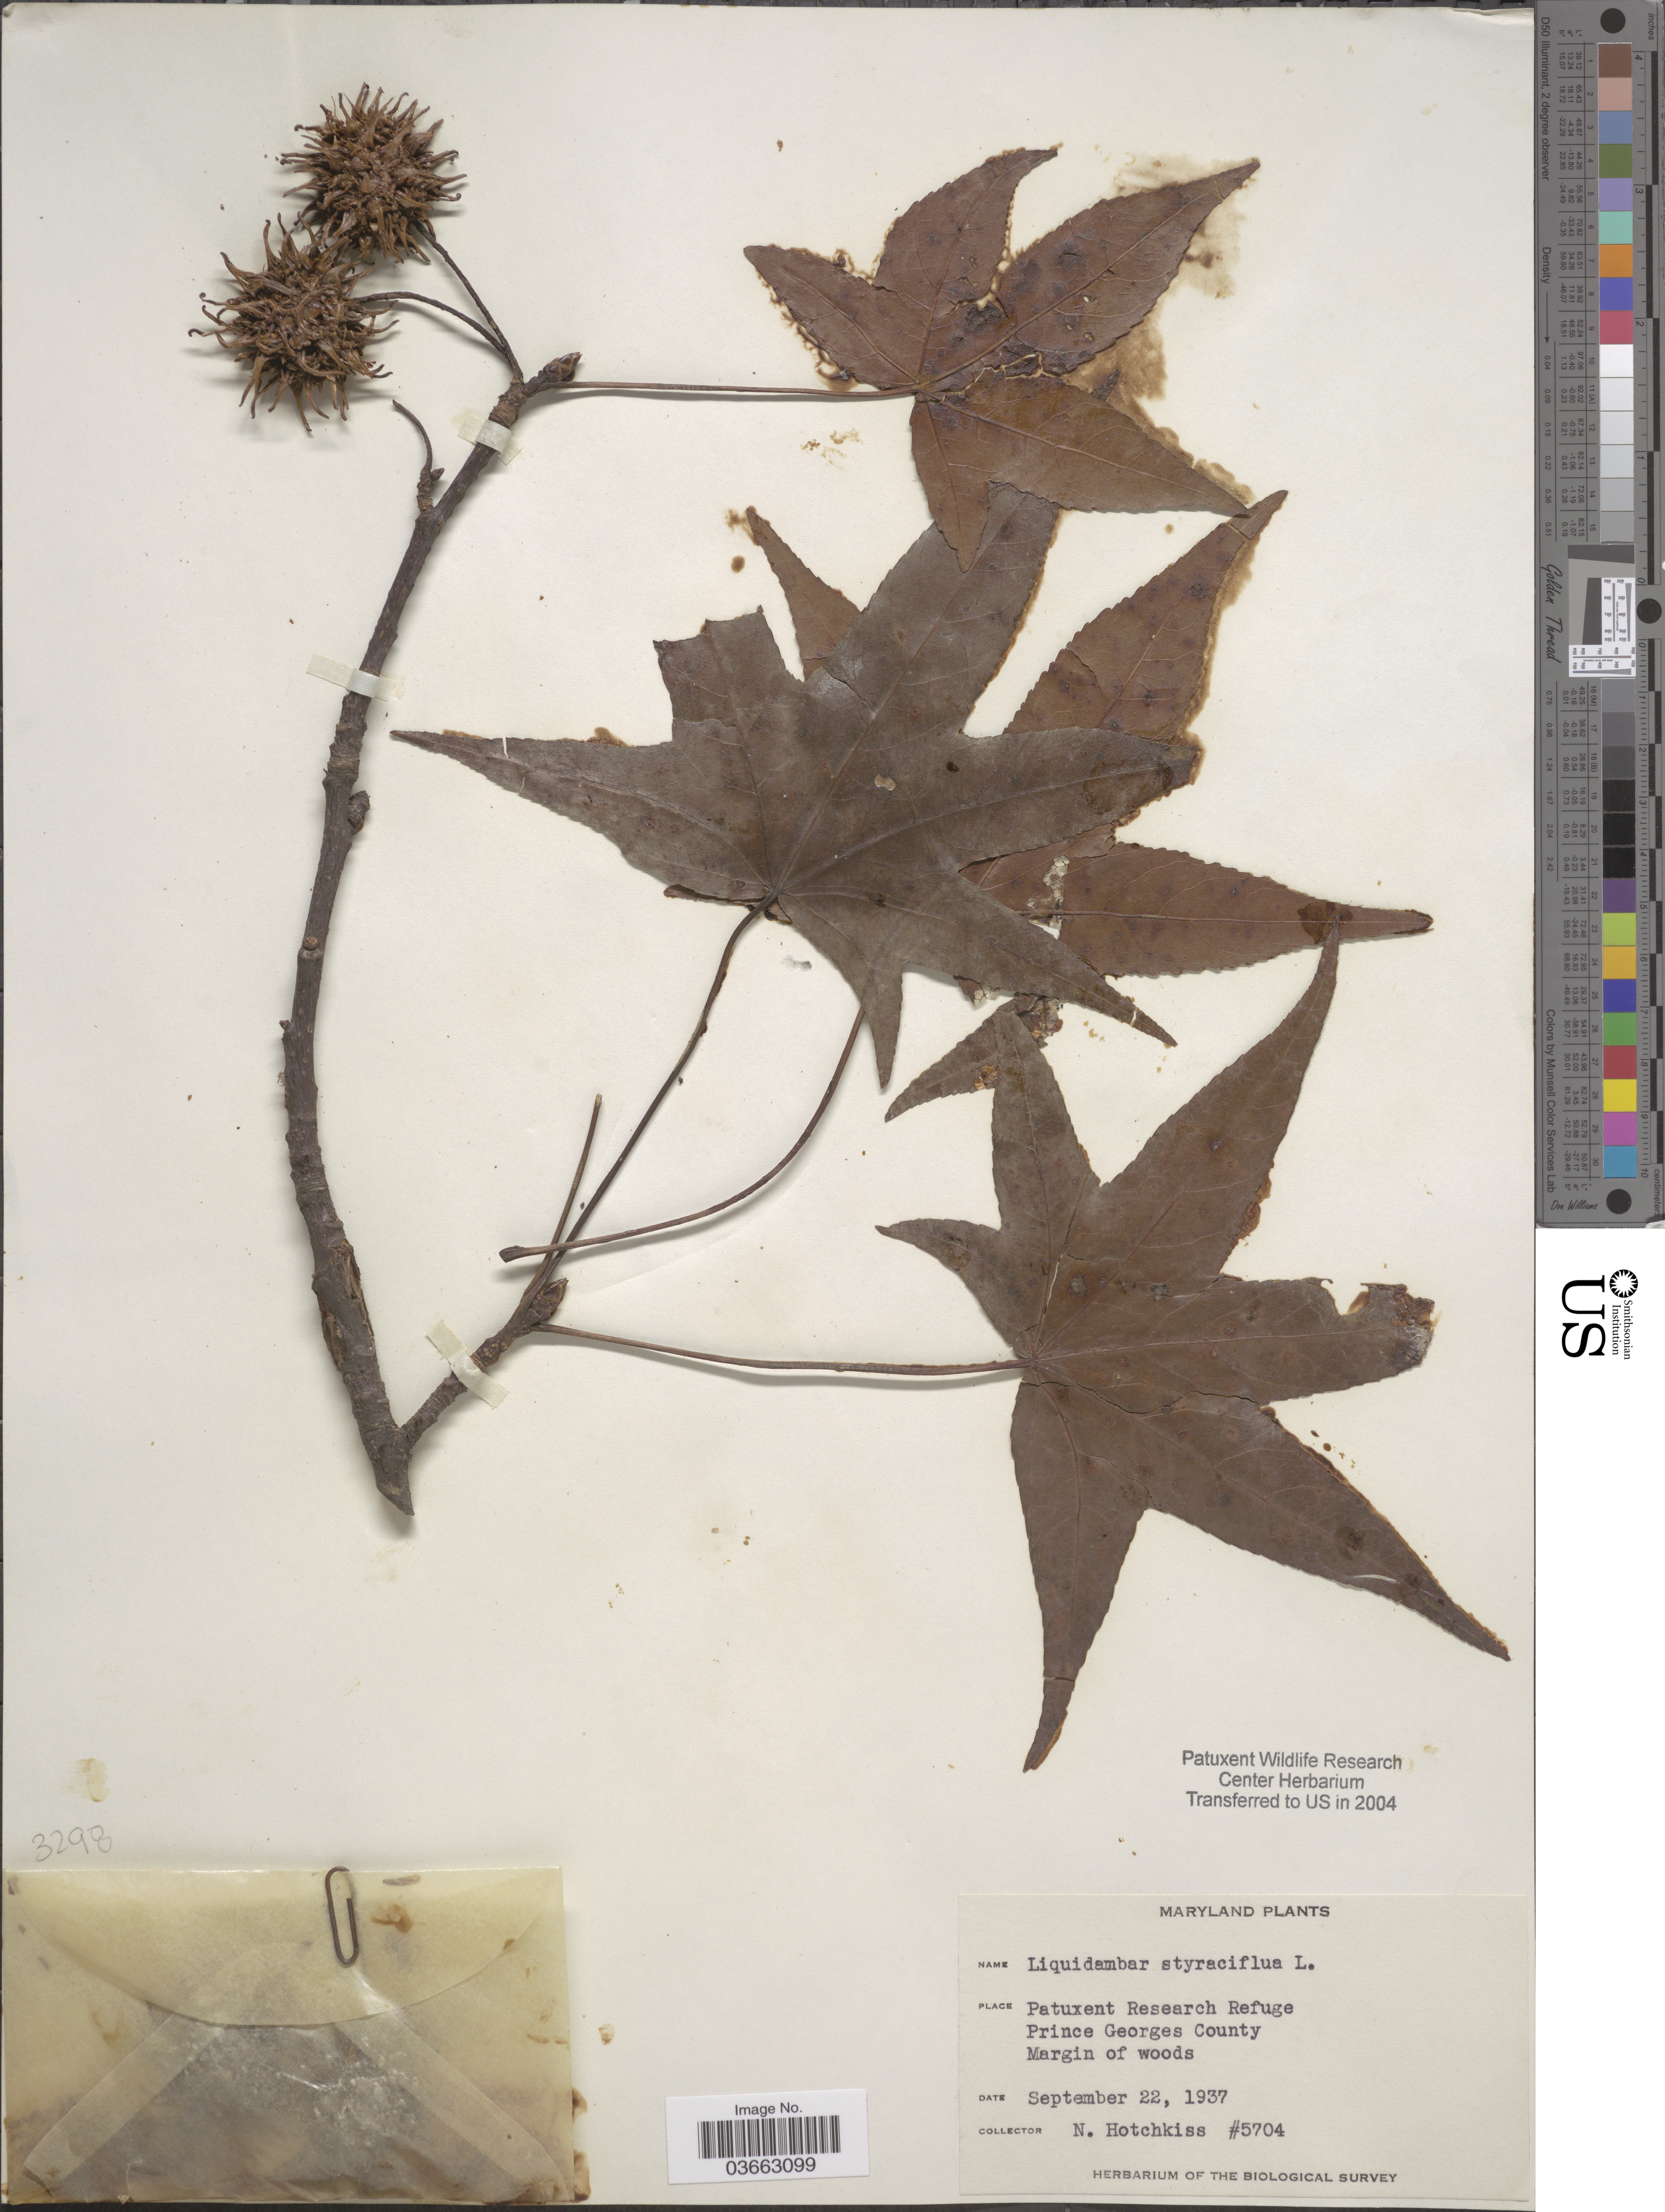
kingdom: Plantae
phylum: Tracheophyta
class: Magnoliopsida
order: Saxifragales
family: Altingiaceae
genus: Liquidambar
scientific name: Liquidambar styraciflua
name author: L.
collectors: N. Hotchkiss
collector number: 5704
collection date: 1937-09-22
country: United States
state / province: Maryland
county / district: Prince George's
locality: Patuxent Research Refuge. Prince Georges County.